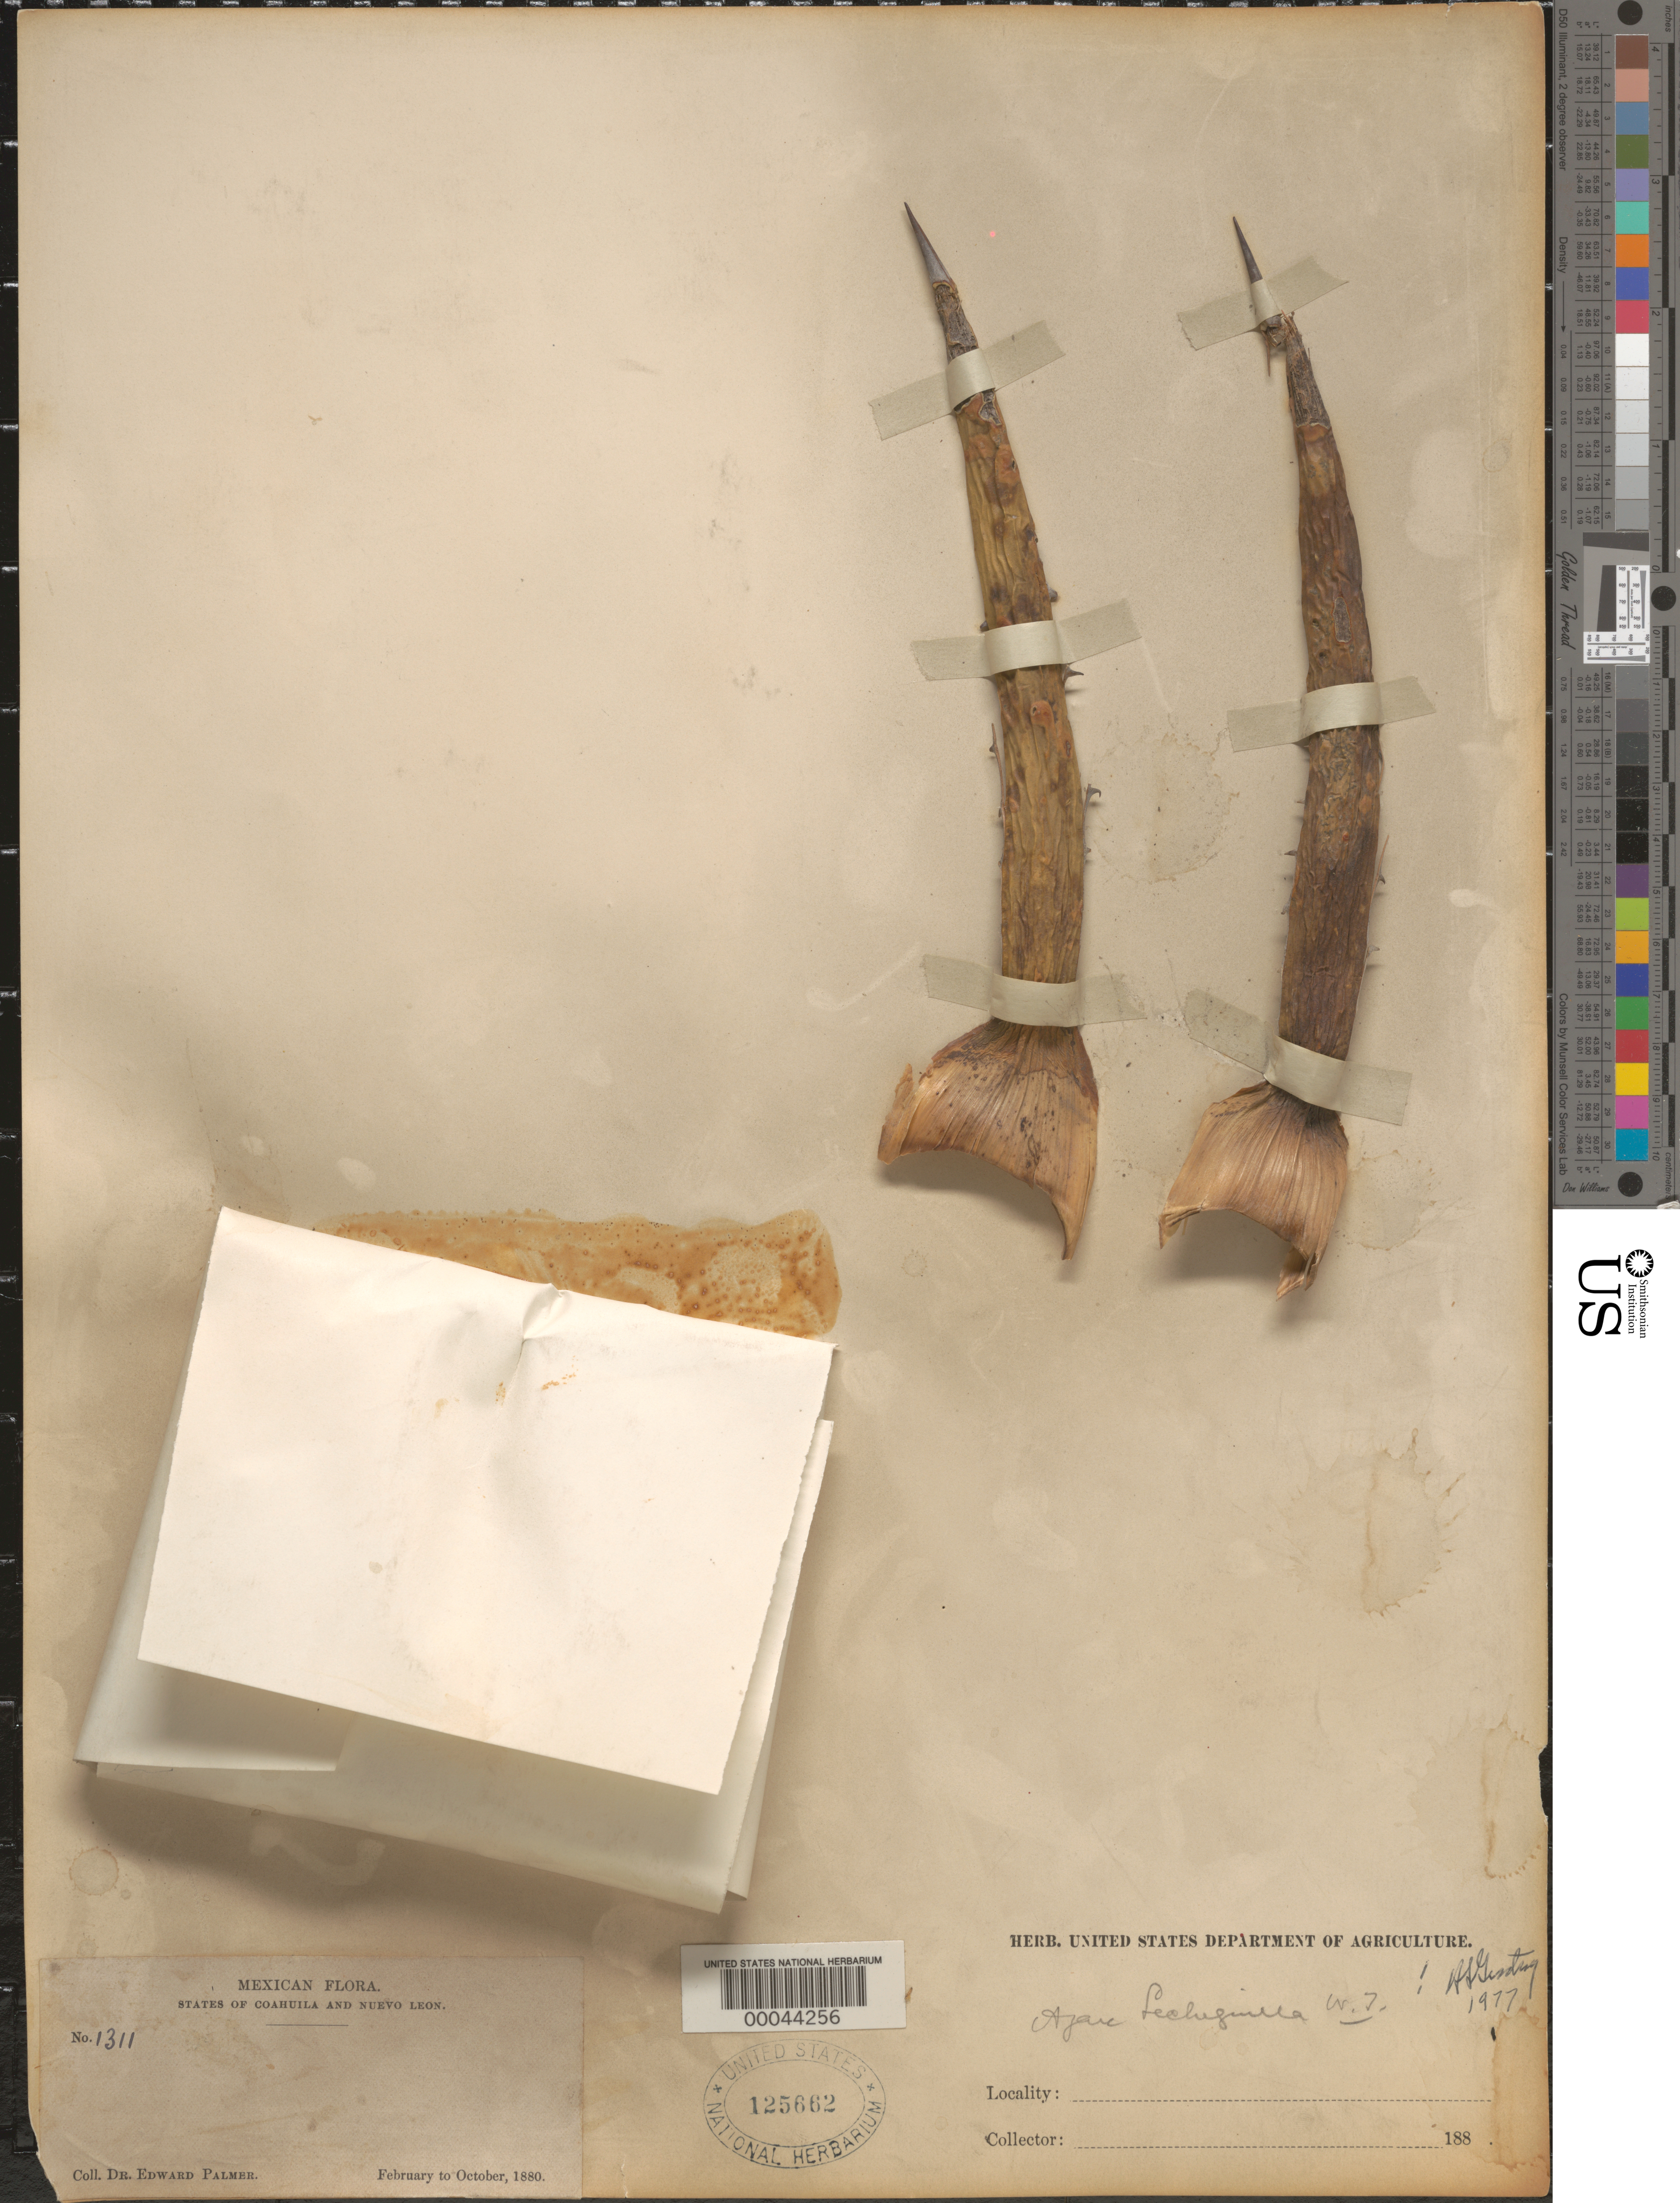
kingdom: Plantae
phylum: Tracheophyta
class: Liliopsida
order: Asparagales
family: Asparagaceae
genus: Agave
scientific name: Agave lechuguilla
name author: Torr.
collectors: E. Palmer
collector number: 1311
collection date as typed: Feb 1880 to -- Oct 1880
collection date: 1880-02/1880-10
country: Mexico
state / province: Coahuila / Nuevo León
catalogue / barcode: US 125662